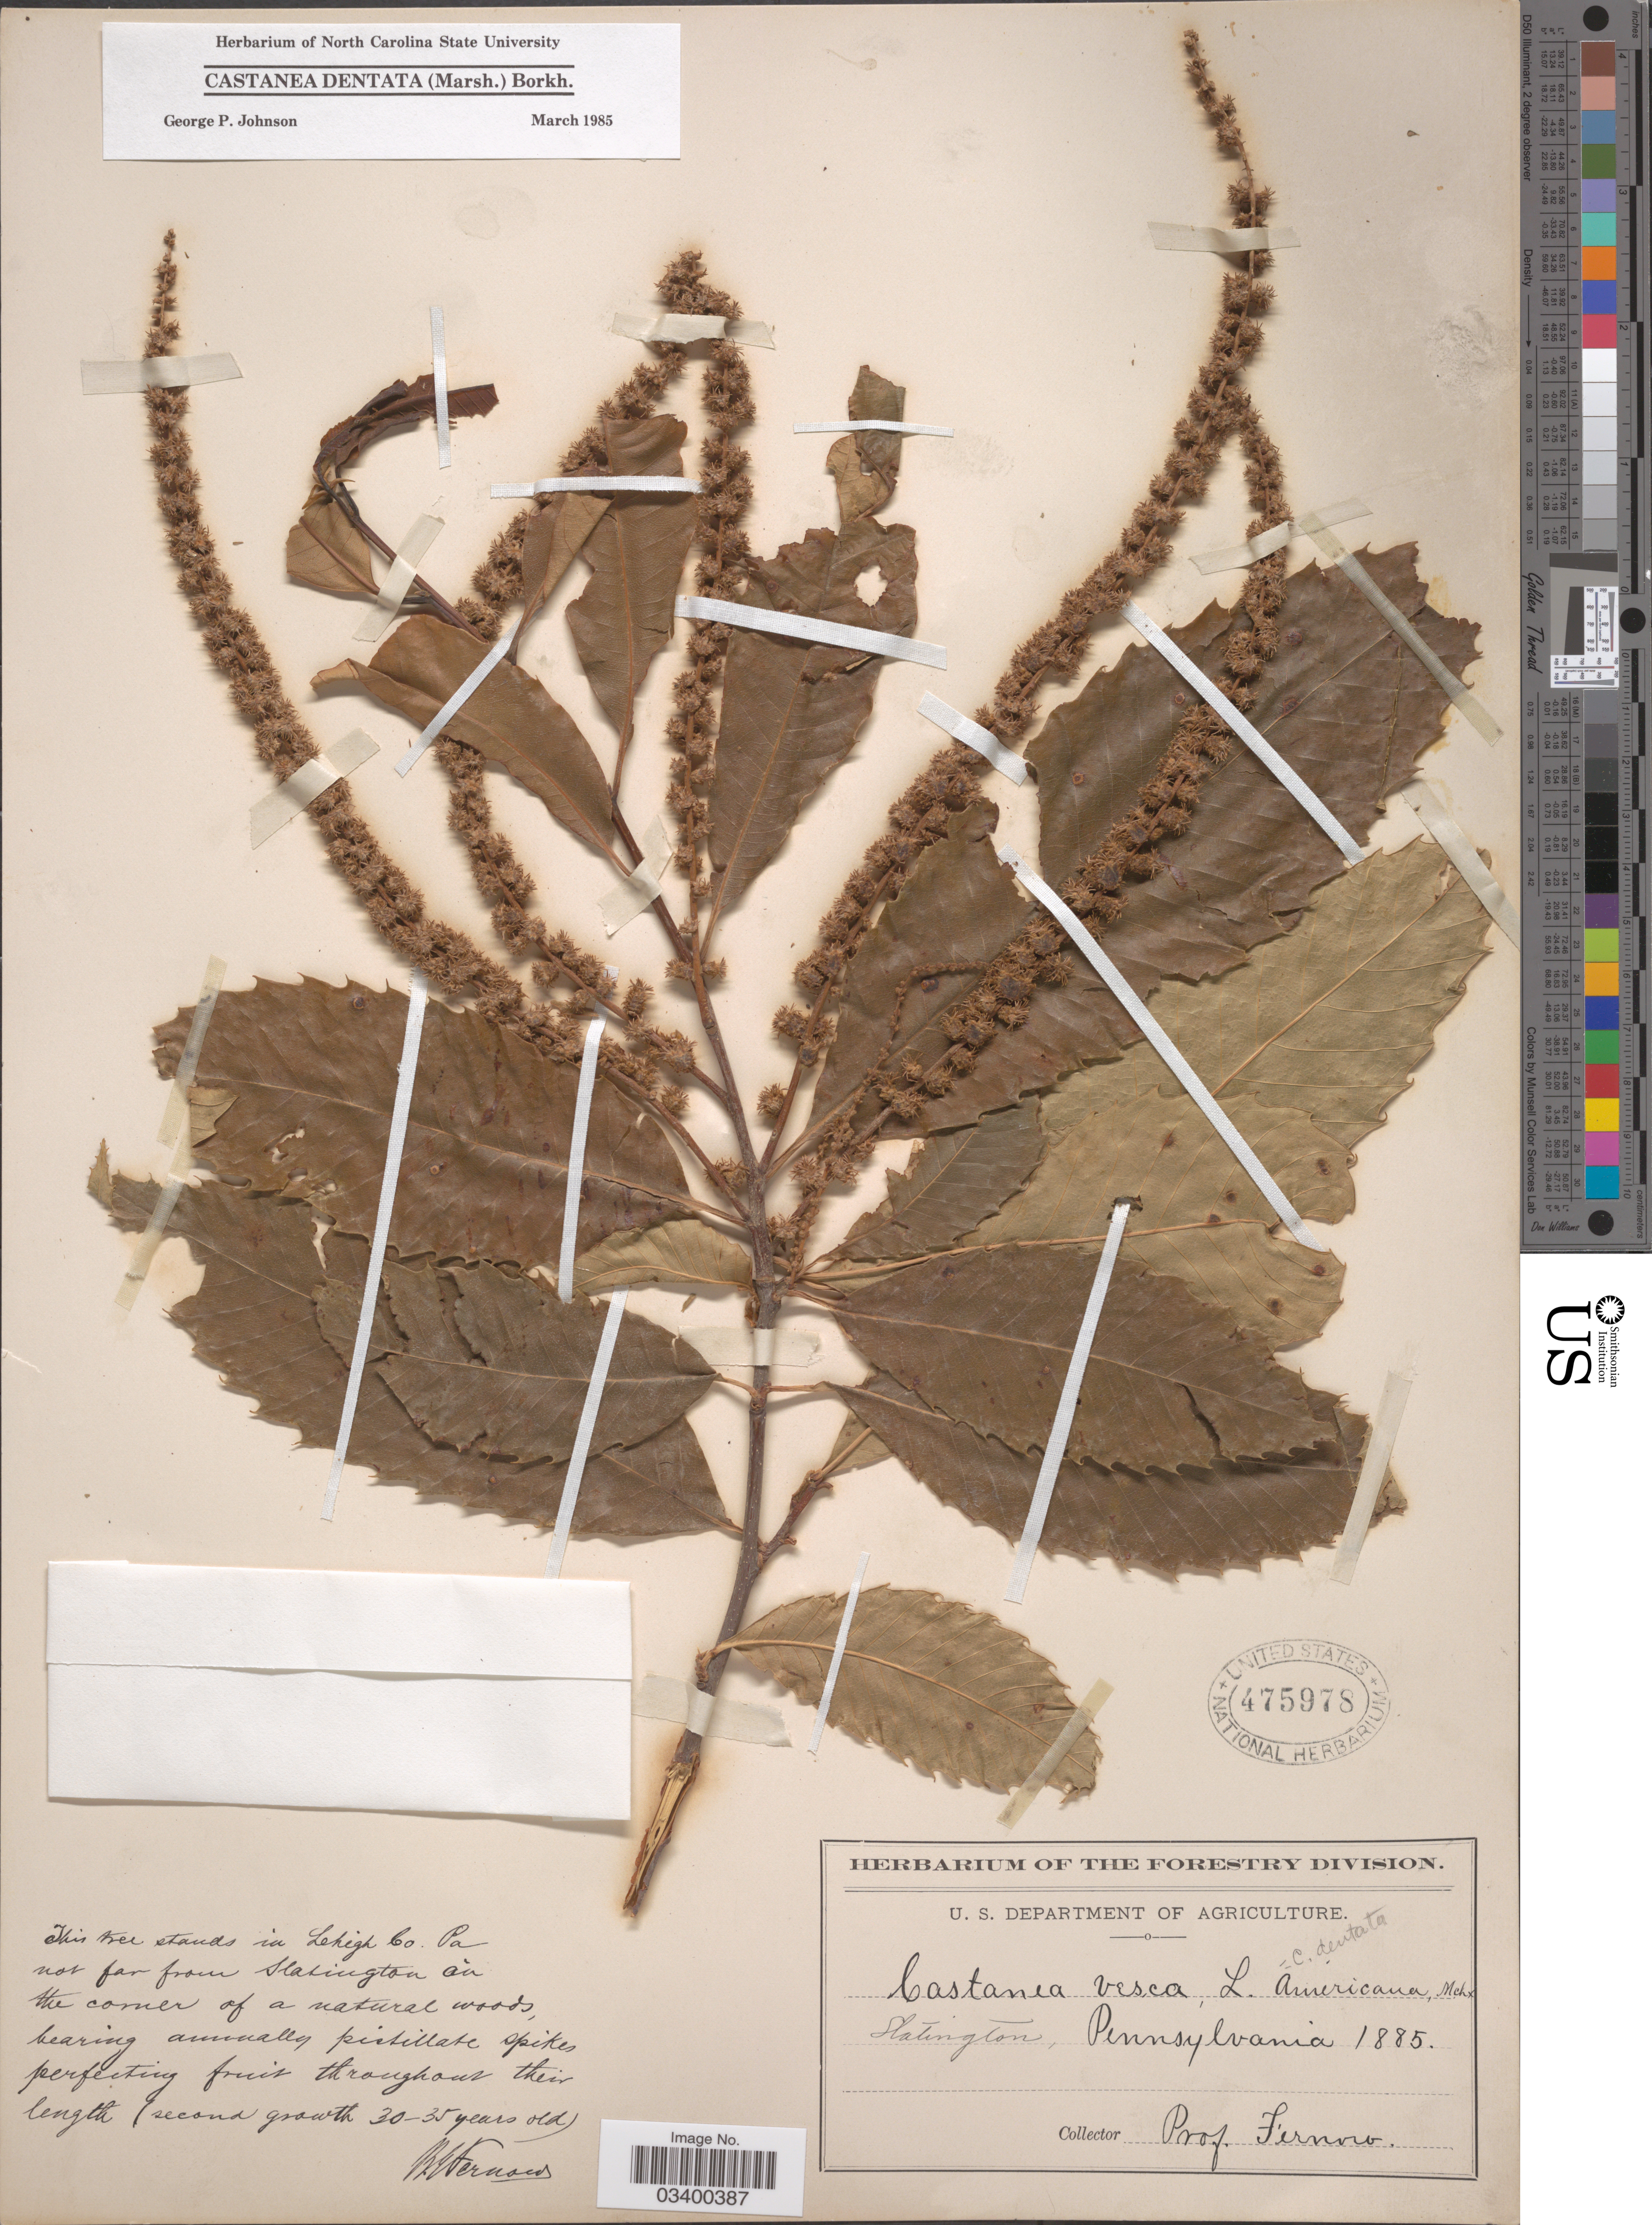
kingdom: Plantae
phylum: Tracheophyta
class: Magnoliopsida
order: Fagales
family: Fagaceae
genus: Castanea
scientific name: Castanea dentata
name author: (Marshall) Borkh.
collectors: B. Fernow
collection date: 1885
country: United States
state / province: Pennsylvania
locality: Lehigh Co not far from Slatington.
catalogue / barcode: US 475978